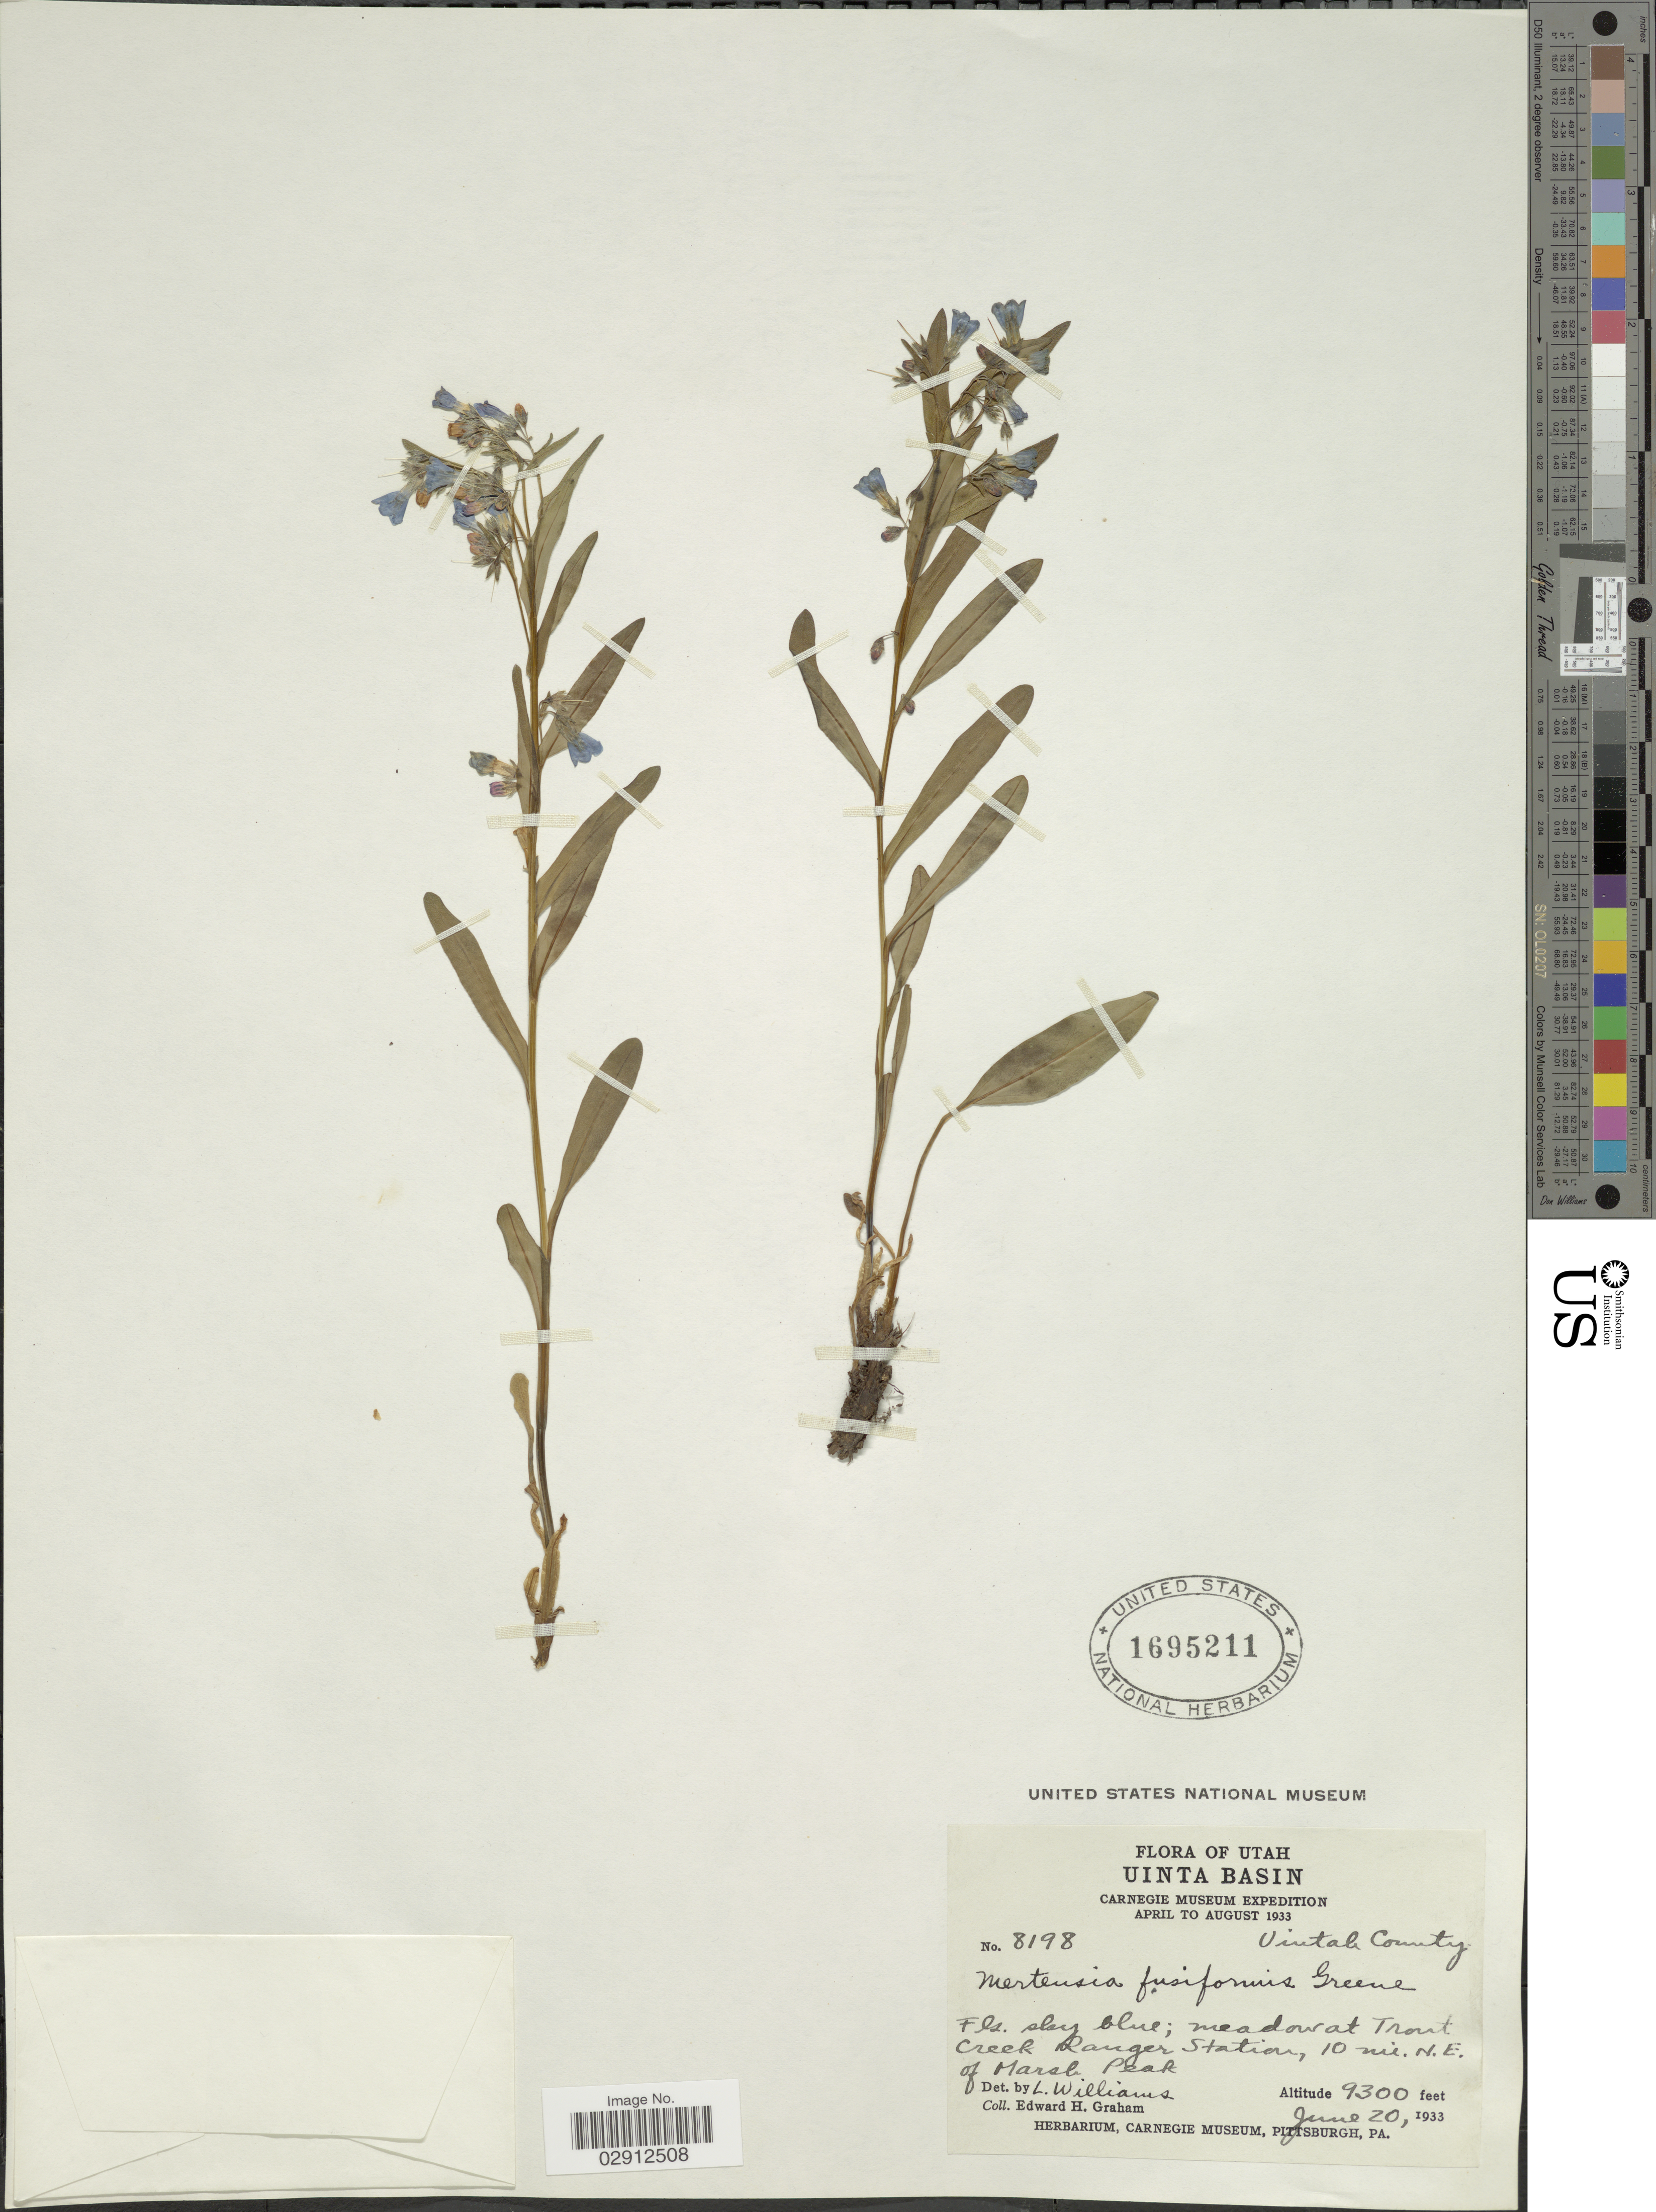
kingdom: Plantae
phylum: Tracheophyta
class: Magnoliopsida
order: Boraginales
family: Boraginaceae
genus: Mertensia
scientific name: Mertensia fusiformis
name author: Greene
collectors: E. H. Graham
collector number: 8198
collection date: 1933-06-20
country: United States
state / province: Utah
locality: Uinta Basin, Meadow at Trout Creek Ranger Station, 10 mi. N.E. of Marsh Peak.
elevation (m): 2835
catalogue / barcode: US 1695211